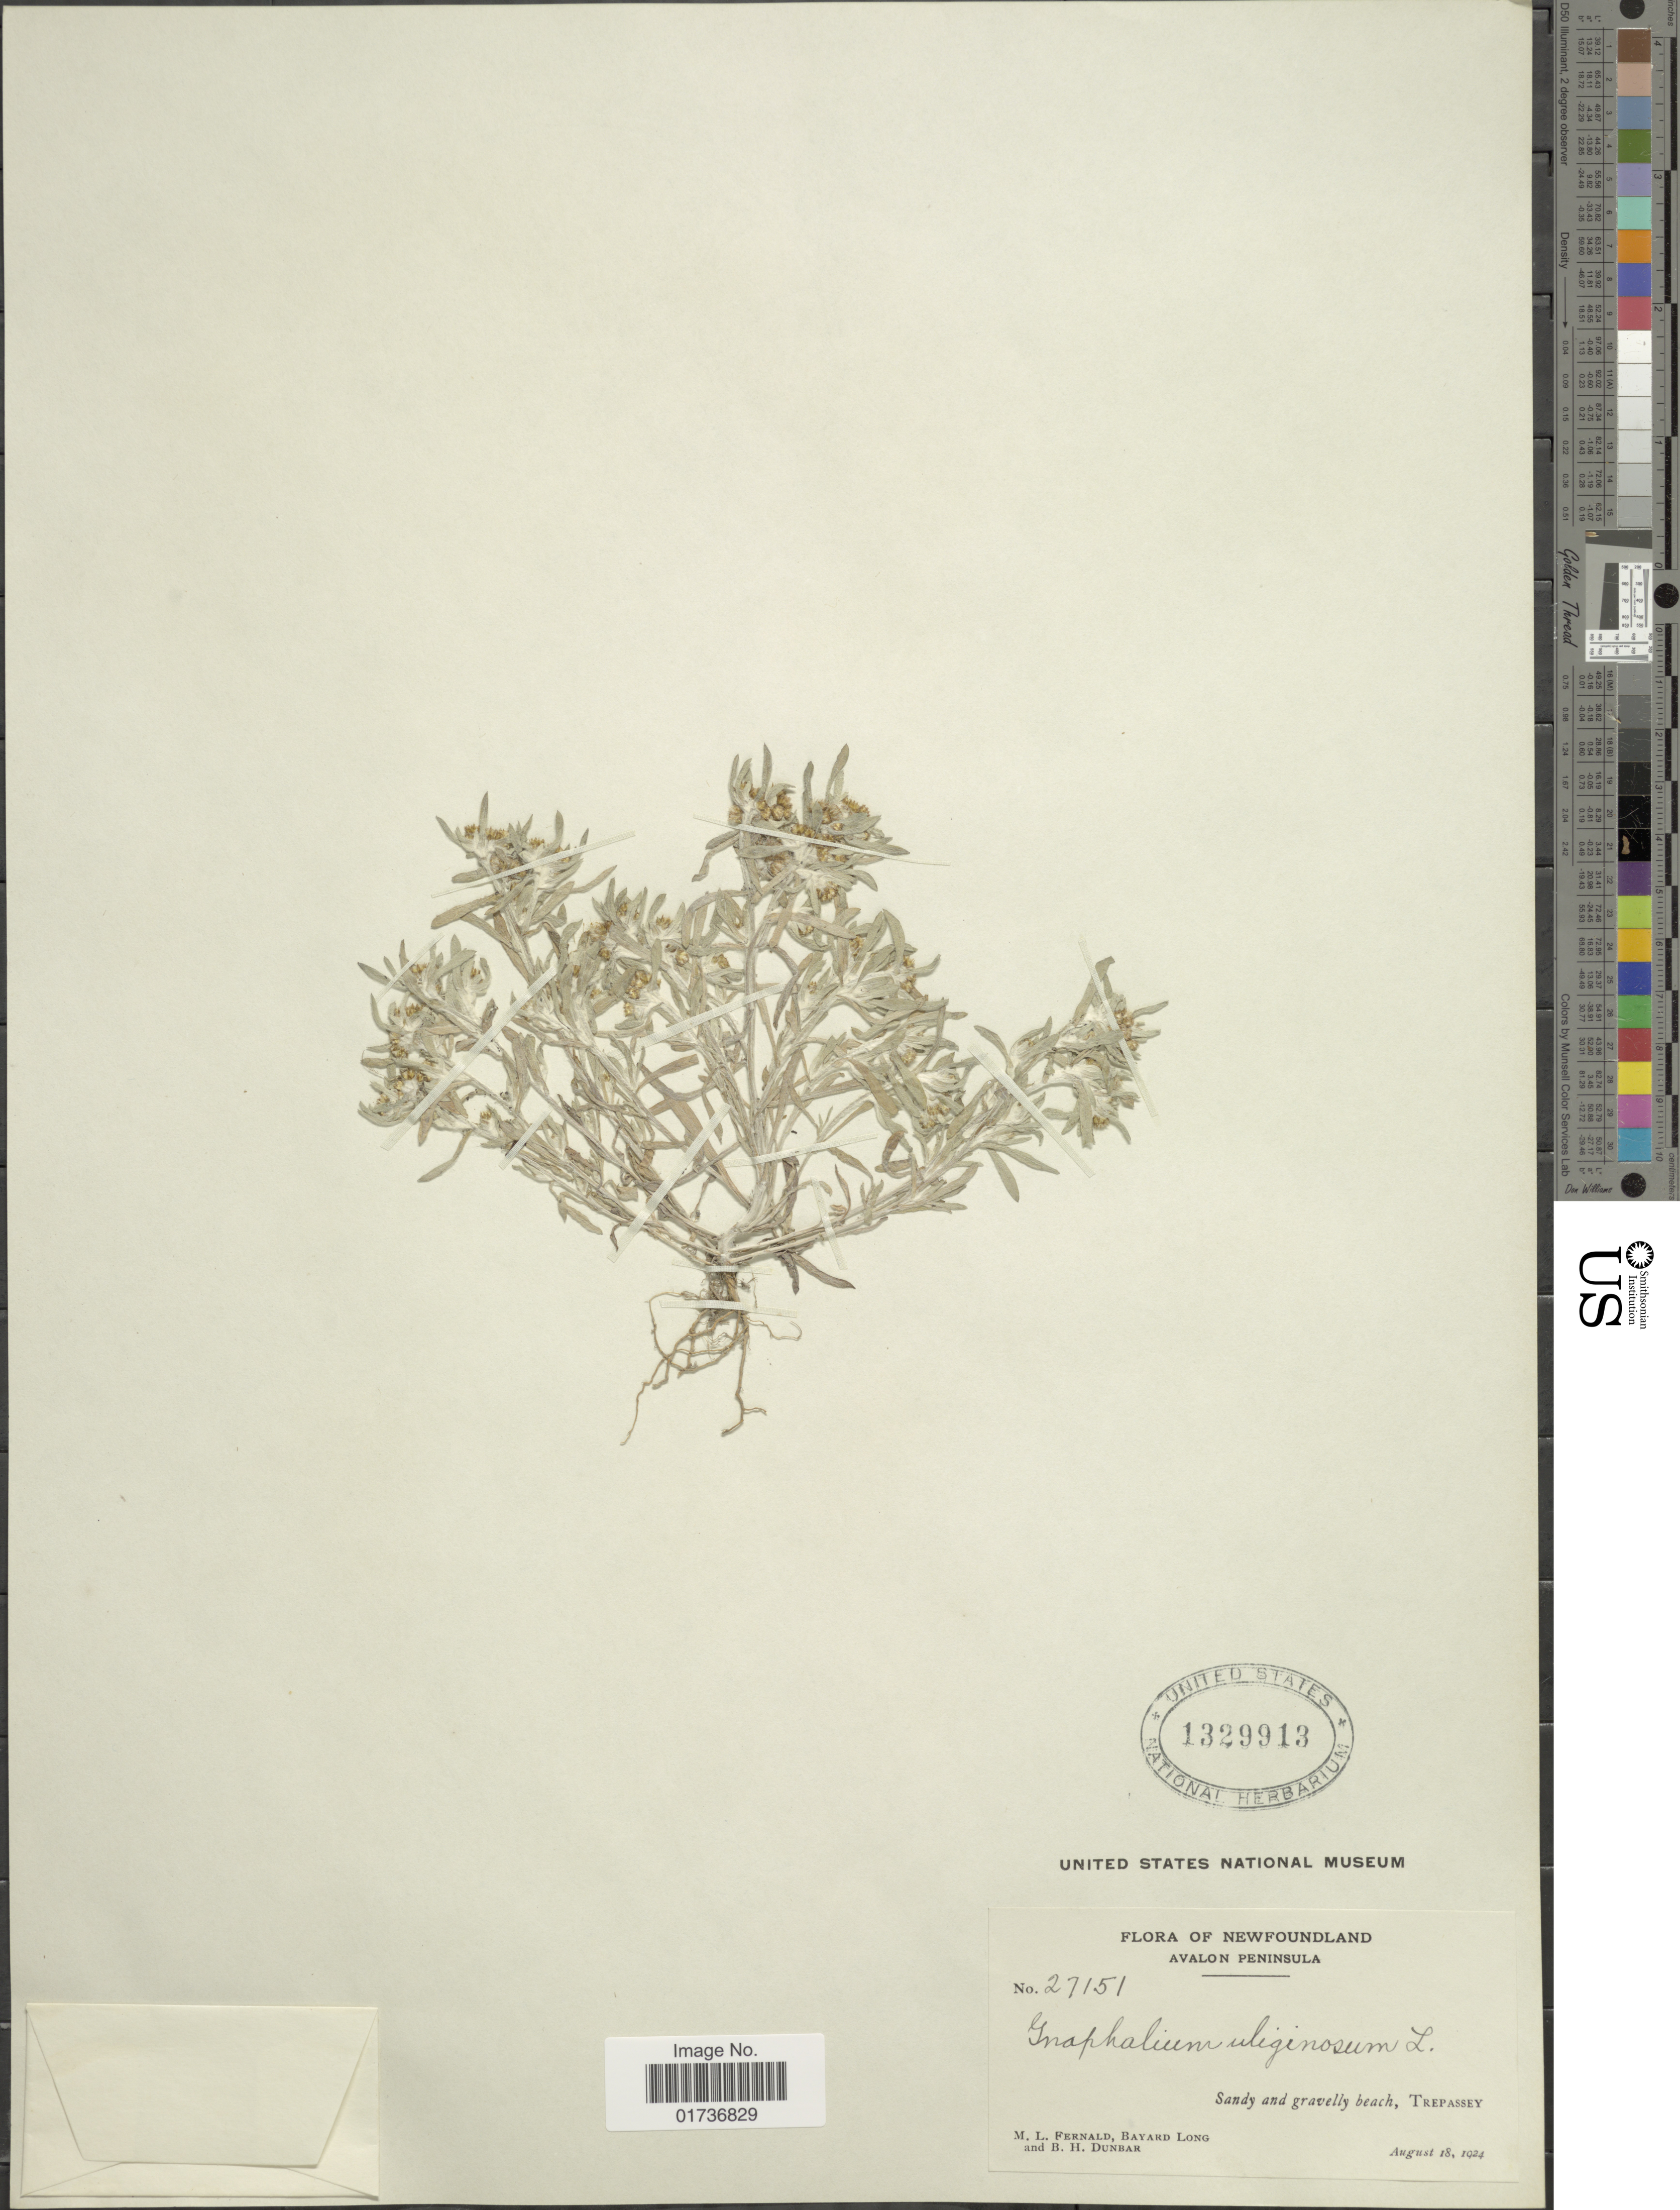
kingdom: Plantae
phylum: Tracheophyta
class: Magnoliopsida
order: Asterales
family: Asteraceae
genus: Gnaphalium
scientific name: Gnaphalium uliginosum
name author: L.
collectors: M. L. Fernald, B. Long & B. Dunbar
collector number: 27151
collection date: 1924-08-18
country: Canada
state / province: Newfoundland and Labrador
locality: Avalon Peninsula, Sandy and gravelly beach, Trepassey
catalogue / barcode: US 1329913